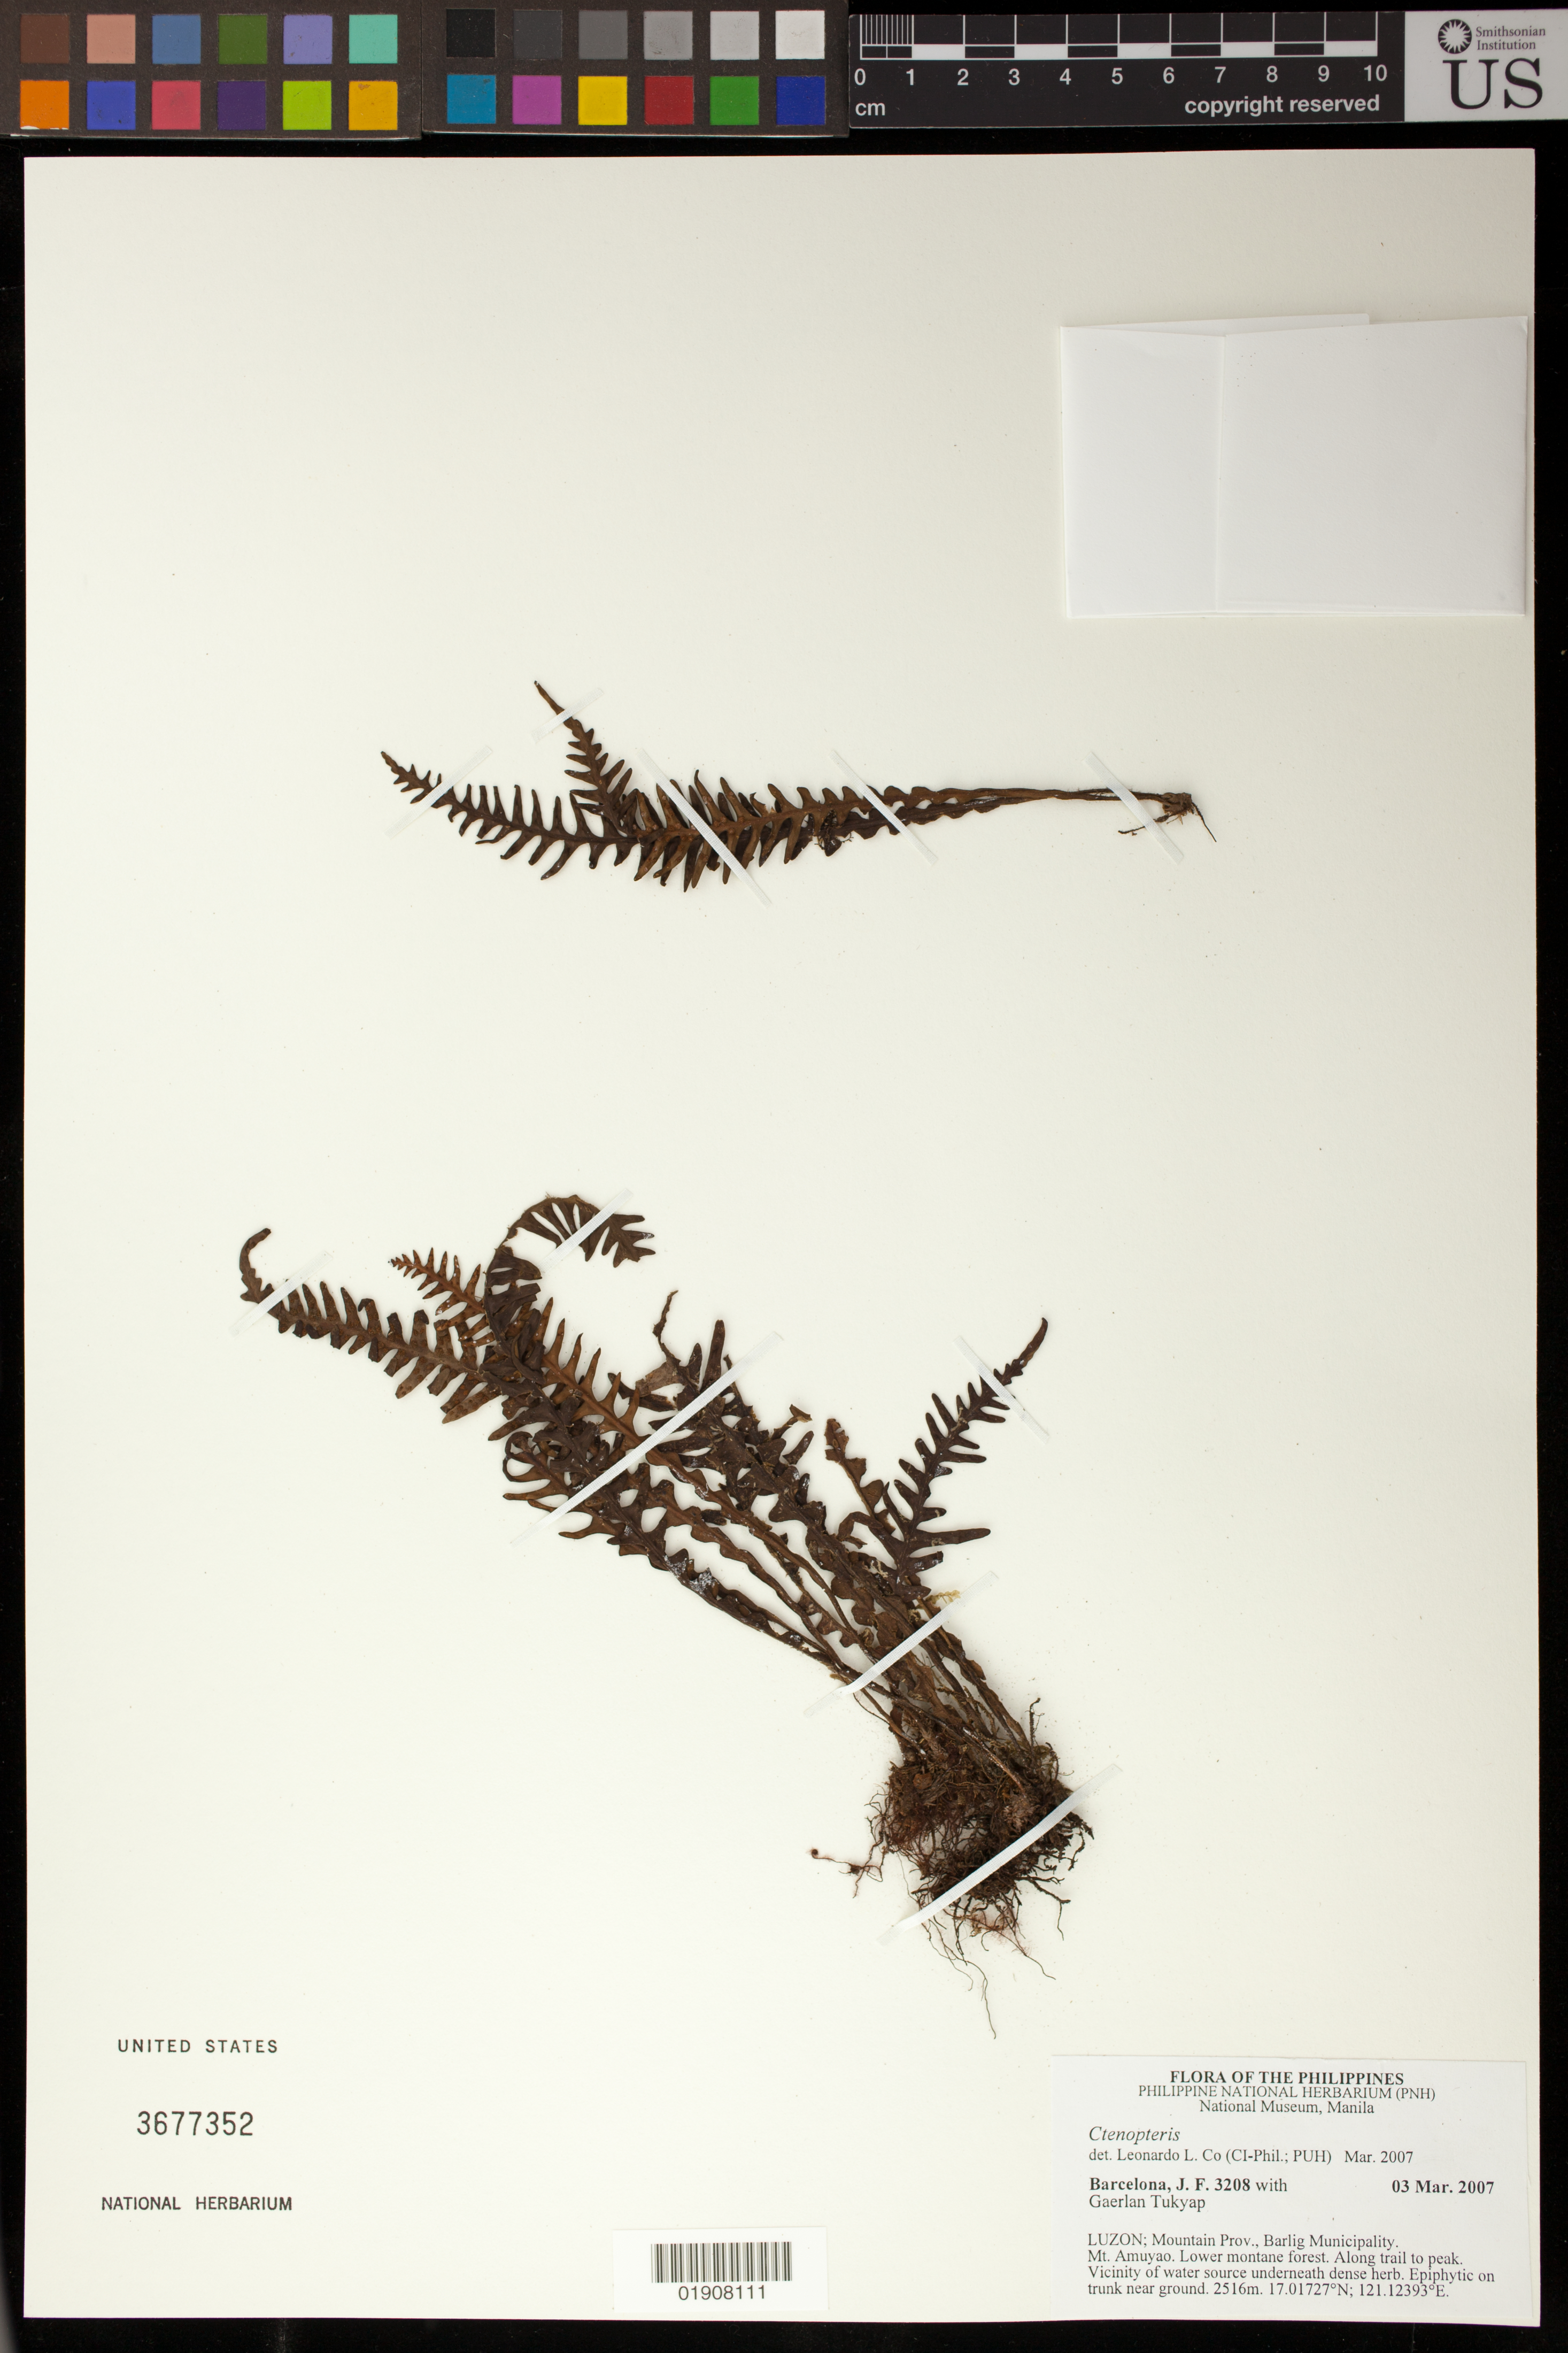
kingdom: Plantae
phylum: Tracheophyta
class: Polypodiopsida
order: Polypodiales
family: Polypodiaceae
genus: Prosaptia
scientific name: Prosaptia sp.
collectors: J. F. Barcelona & G. Tukyap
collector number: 3208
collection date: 2007-03-03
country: Philippines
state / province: Cordillera (Administrative Region)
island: Luzon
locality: Luzon; Mountain Prov., Barlig Municipality, Mt. Amuyao, Along trail to peak.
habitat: Lower montane forest. Vicinity of water source underneath dense herb.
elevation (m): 2516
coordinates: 17.01727 N, 121.12393 E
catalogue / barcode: US 3677352